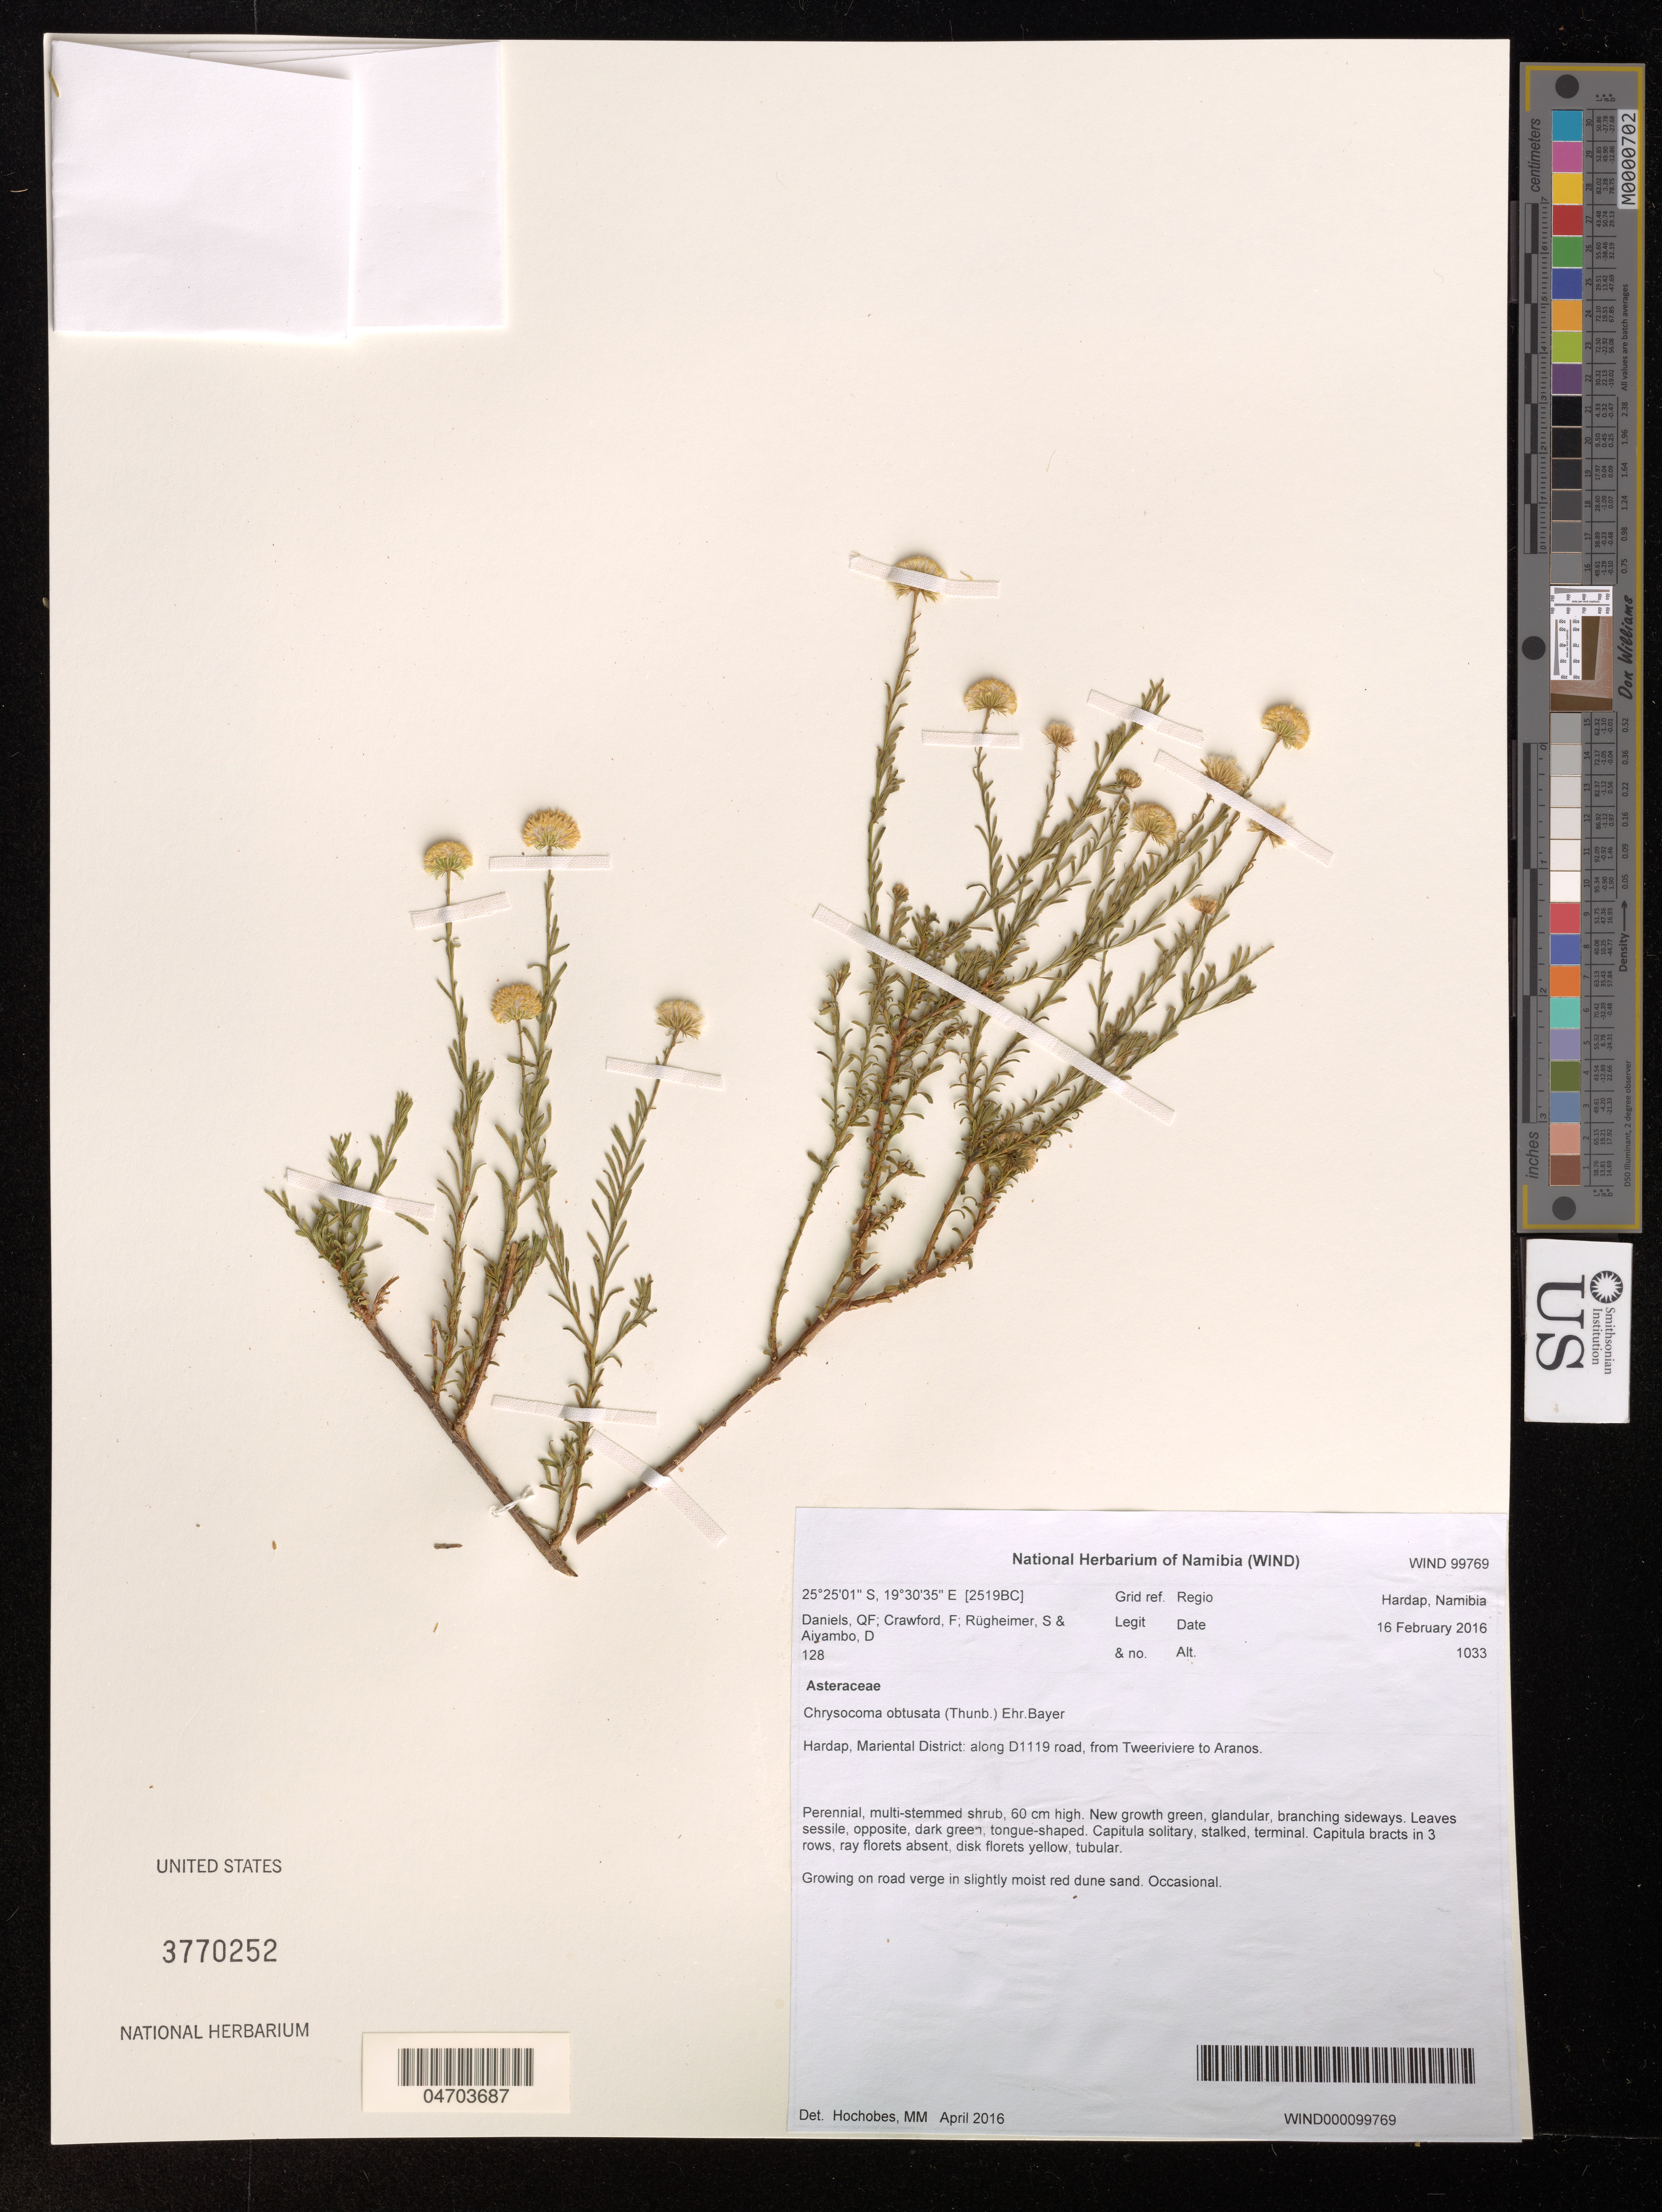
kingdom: Plantae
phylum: Tracheophyta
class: Magnoliopsida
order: Asterales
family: Asteraceae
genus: Chrysocoma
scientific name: Chrysocoma obtusata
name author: (Thunb.) Ehr. Bayer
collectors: Q. Daniels, F. Crawford, S. Rugheimer & D. Aiyambo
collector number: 128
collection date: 2016-02-16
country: Namibia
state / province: Hardap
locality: Mariental District: along D1119 road, from Tweeriviere to Aranos.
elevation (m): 1033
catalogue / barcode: US 3770252